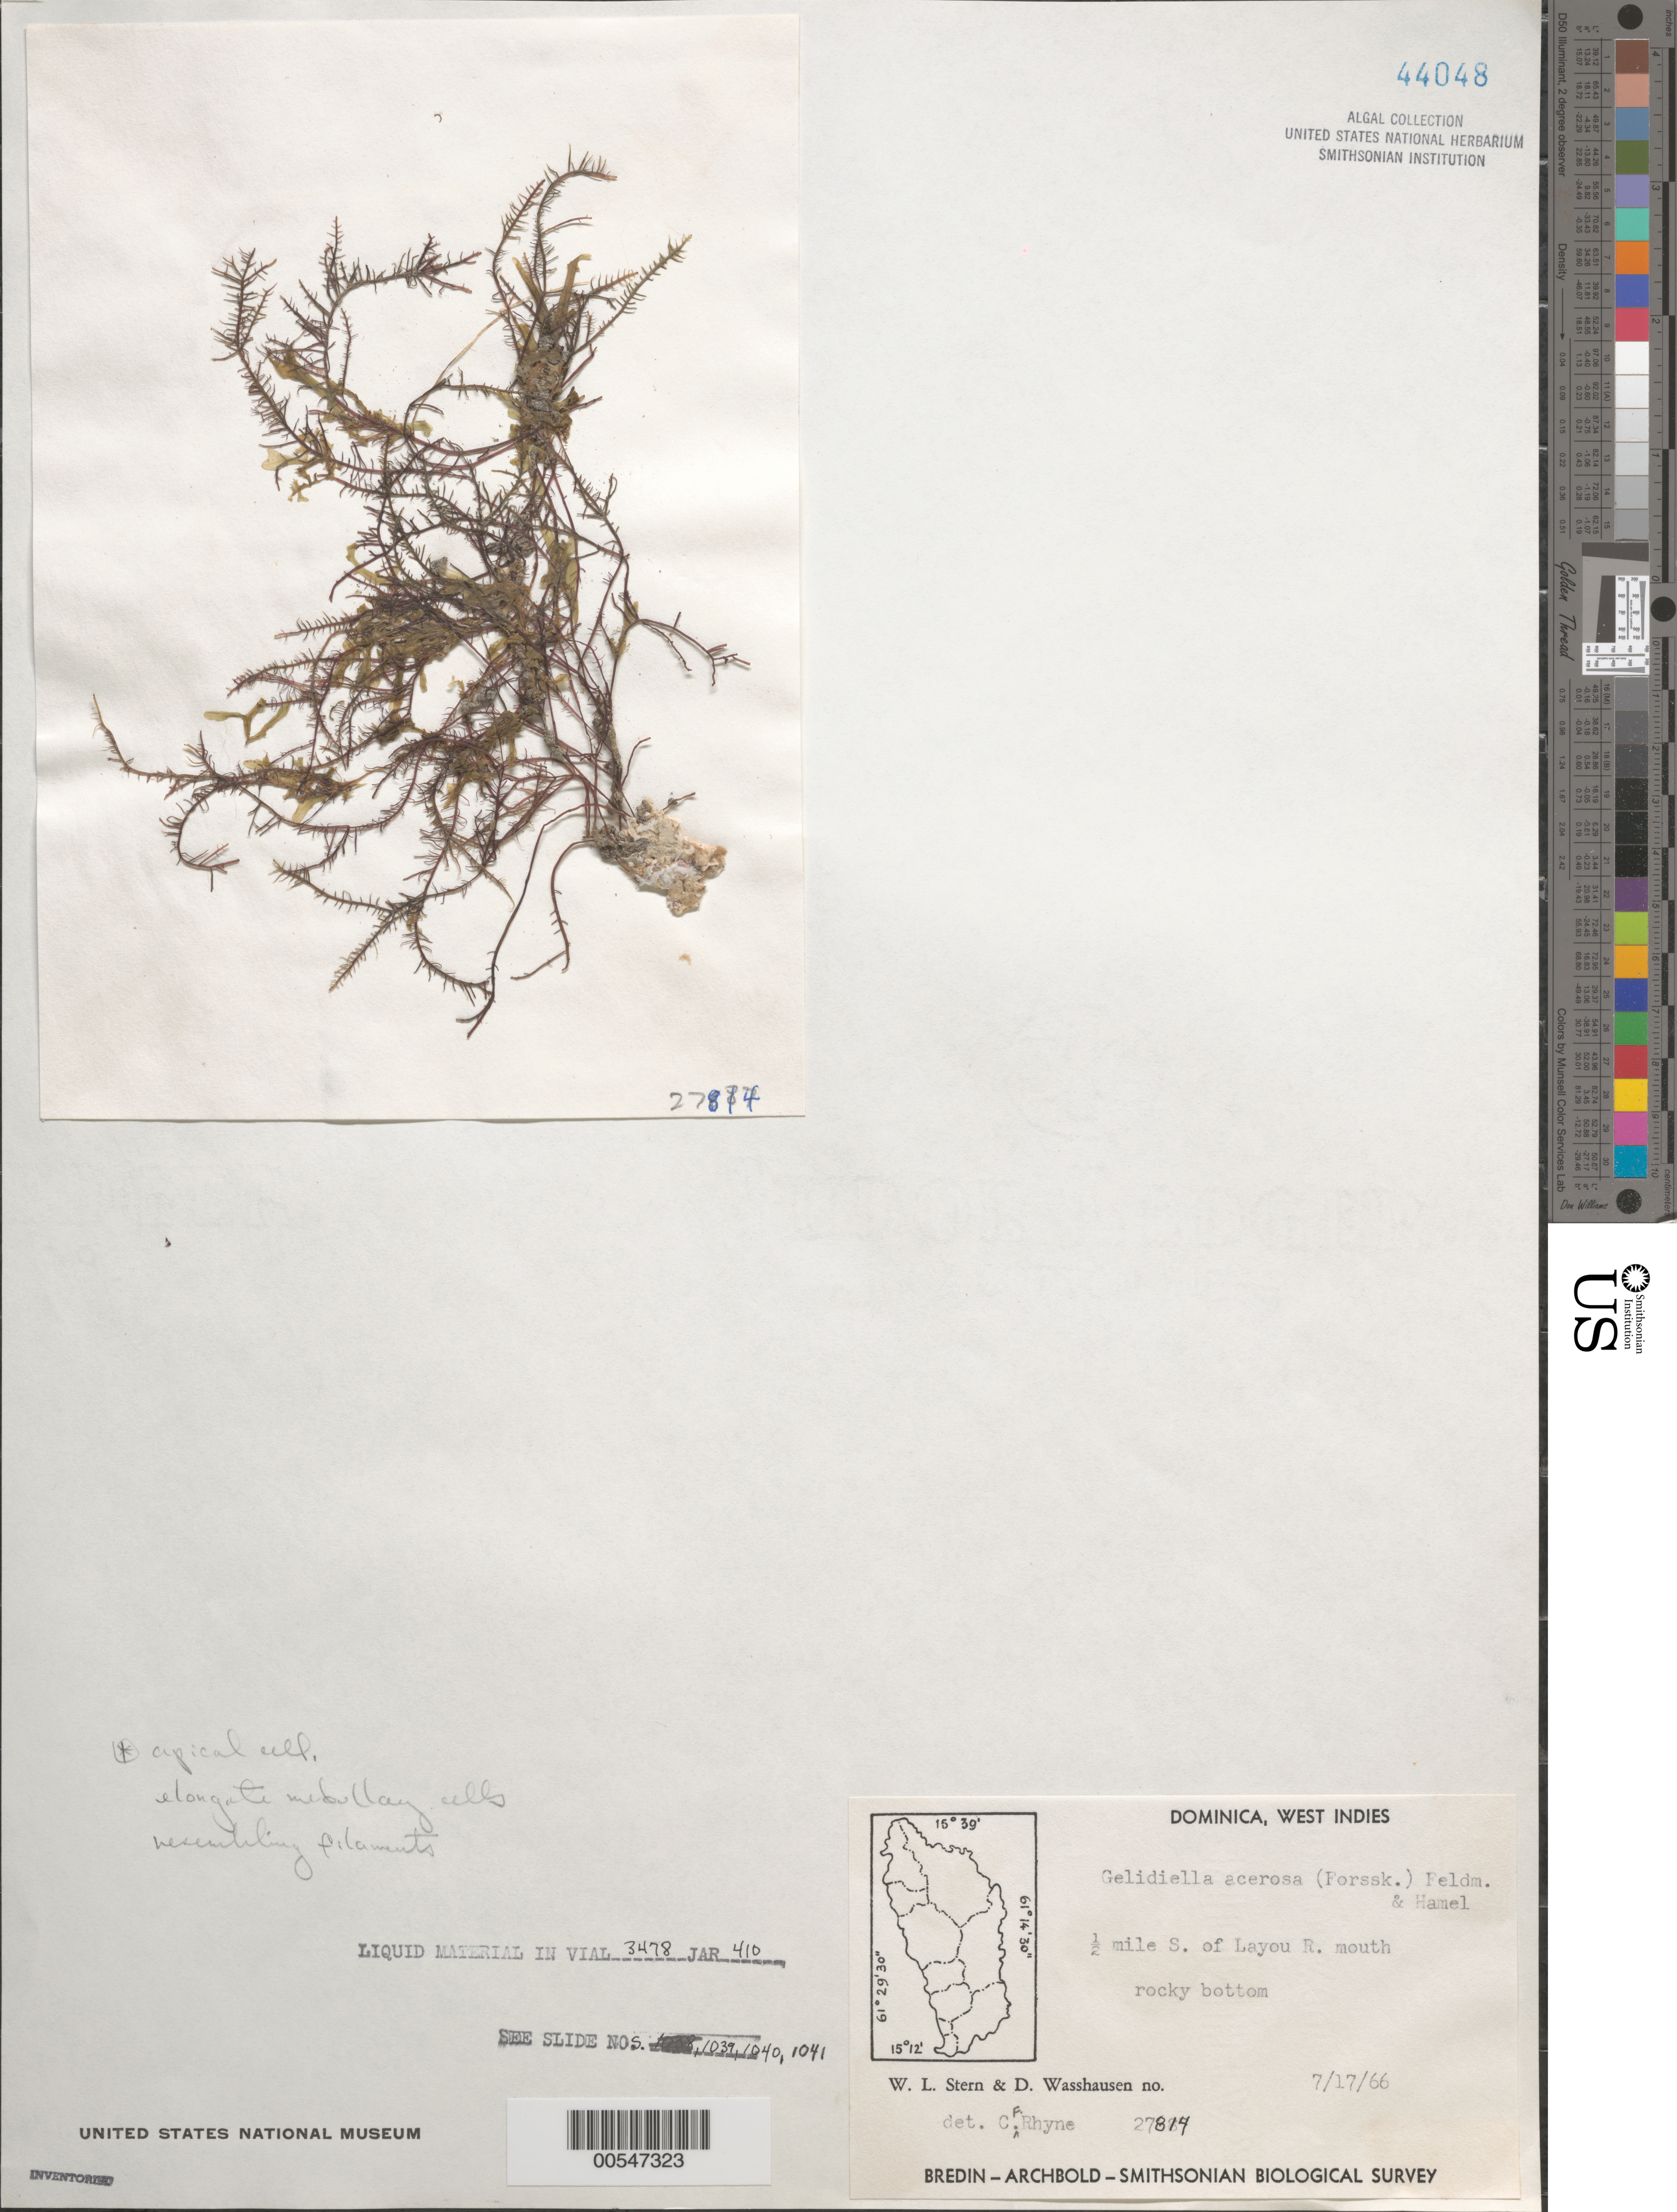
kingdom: Plantae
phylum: Rhodophyta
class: Florideophyceae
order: Gelidiales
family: Gelidiellaceae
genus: Gelidiella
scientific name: Gelidiella acerosa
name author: (Forssk.) Feldmann & G. Hamel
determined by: Rhyne, C. F.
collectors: W. L. Stern & D. C. Wasshausen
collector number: EYD 27814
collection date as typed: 17 Jul 1966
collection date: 1966-07-17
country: Dominica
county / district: St. Joseph's Parish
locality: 0.5 mile south of Layou River mouth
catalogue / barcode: US 44048